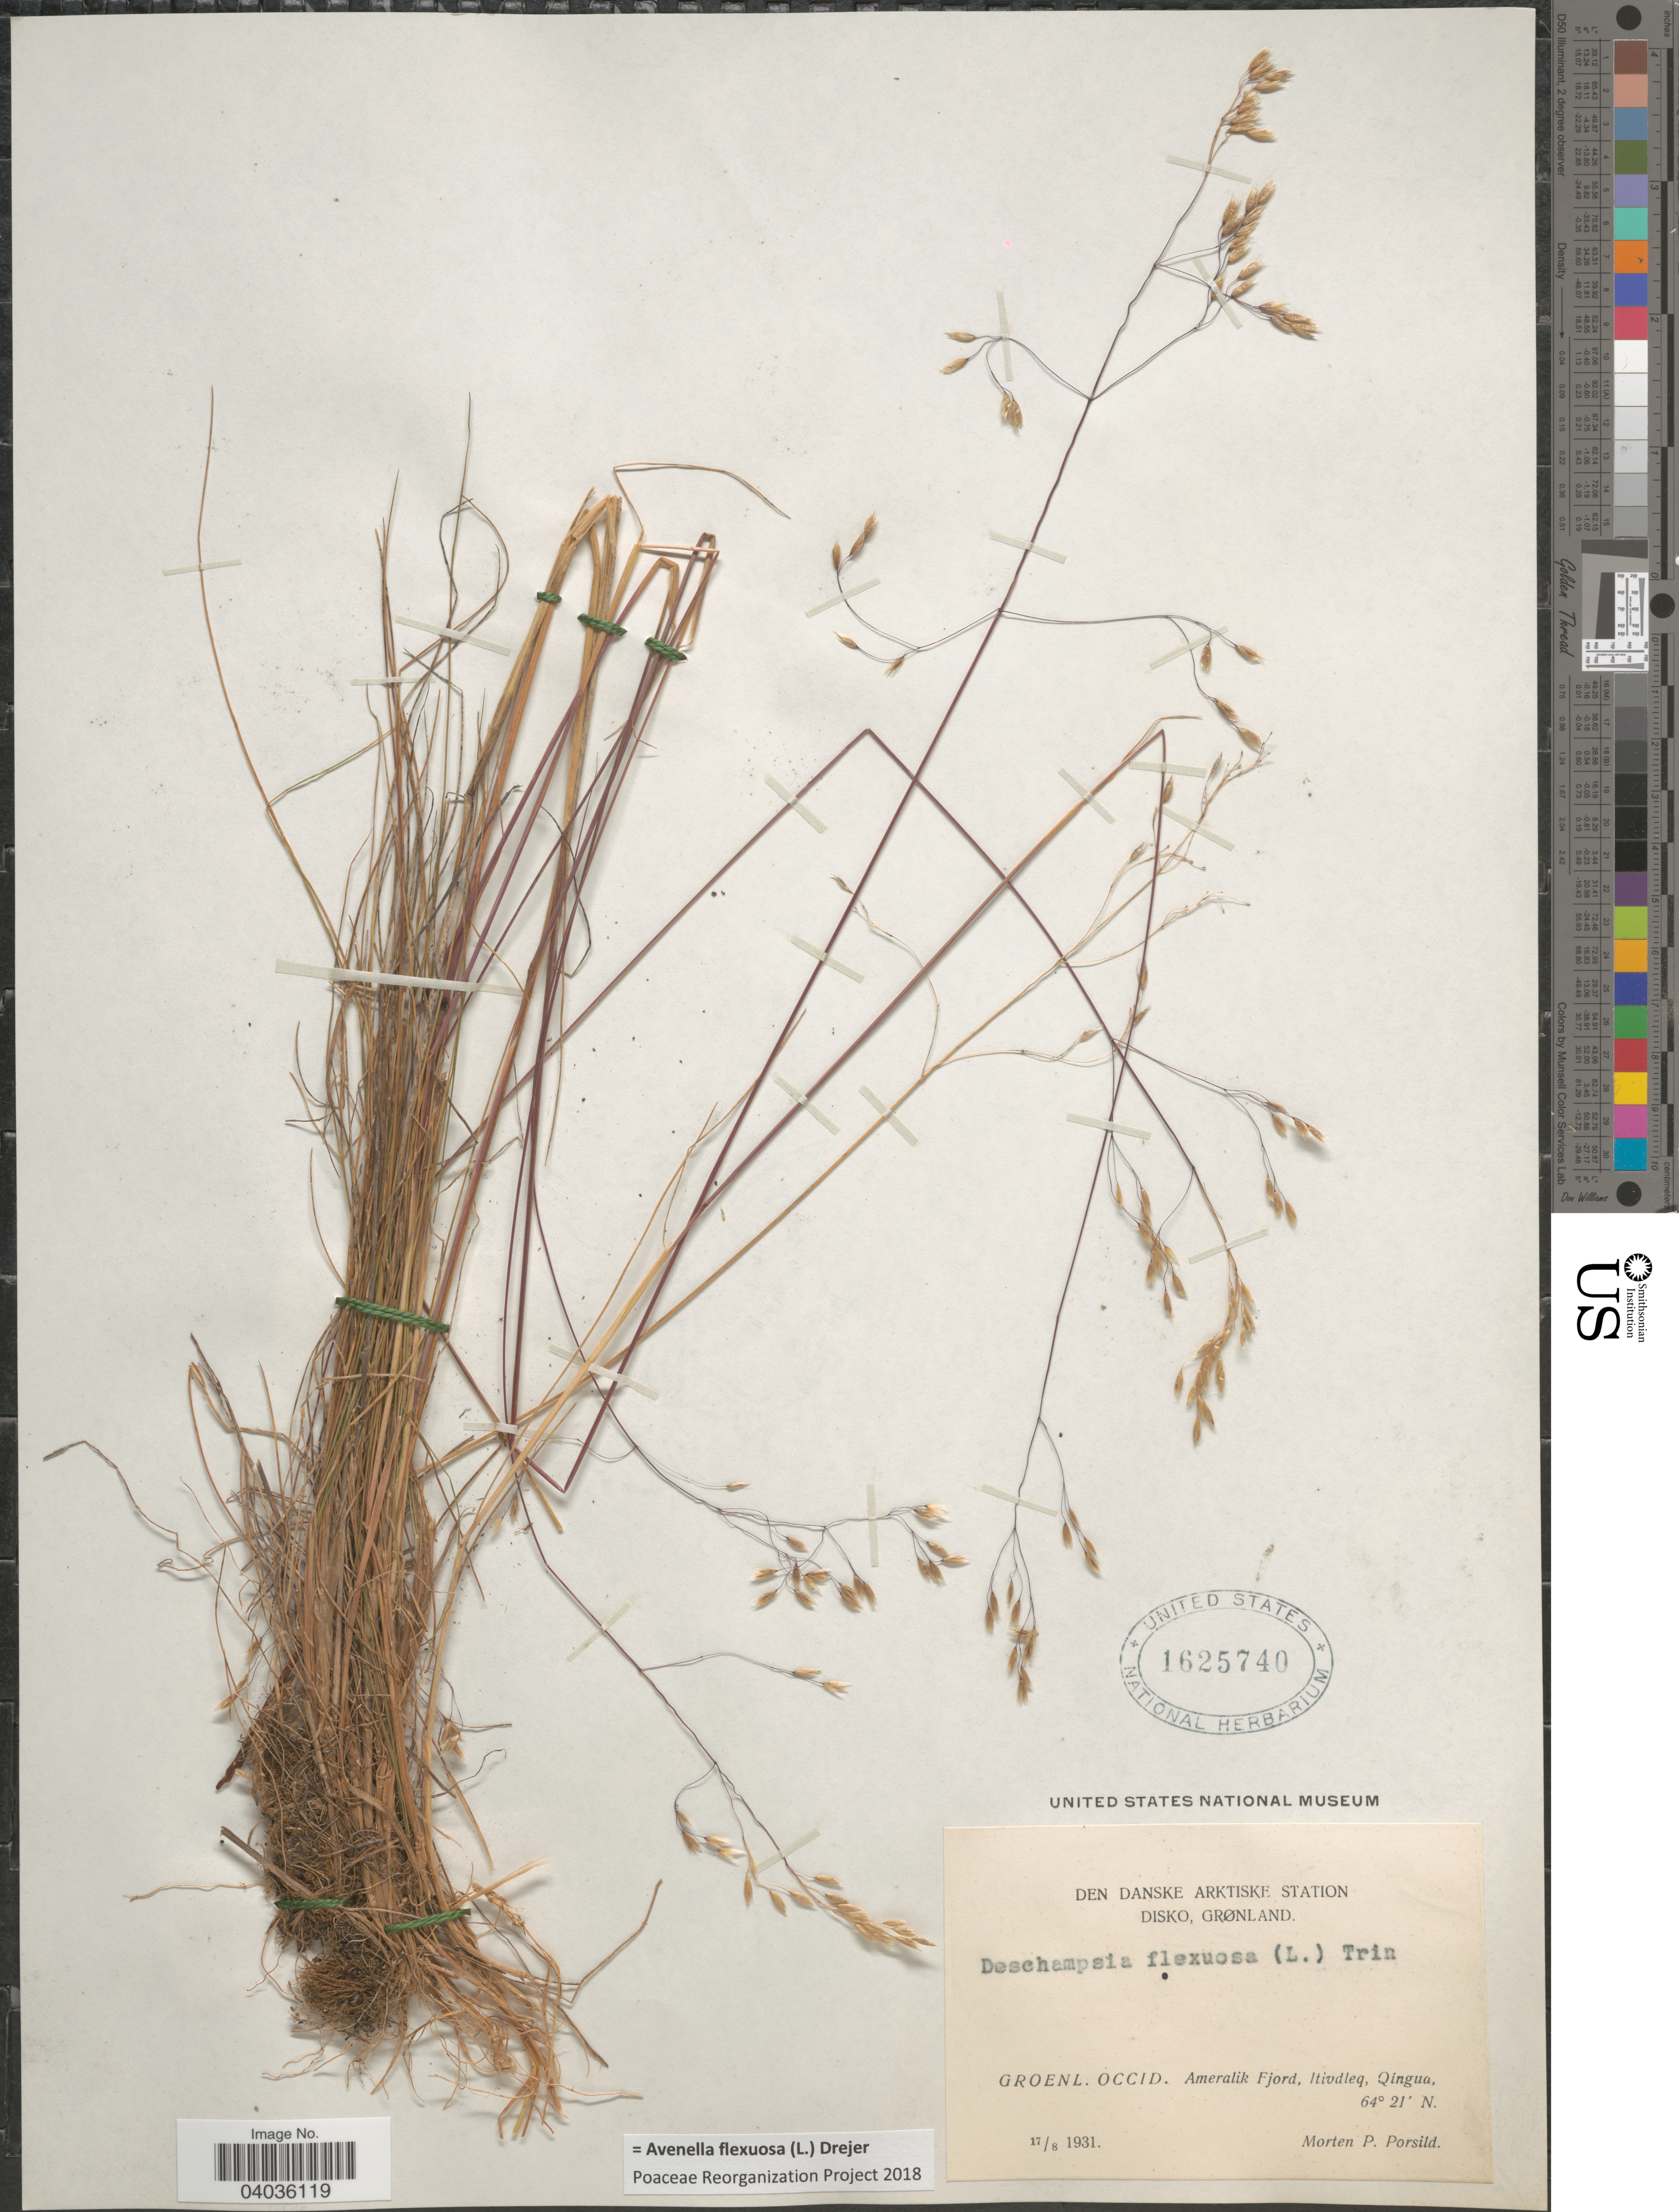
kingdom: Plantae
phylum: Tracheophyta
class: Liliopsida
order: Poales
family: Poaceae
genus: Avenella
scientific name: Avenella flexuosa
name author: (L.) Drejer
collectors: M. P. Porsild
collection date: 1931-08-17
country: Greenland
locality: Den Danske Arktiske Station, Disko, Grønland. Groenl. Occid. Ameralik Fjord, Itivdleq, Qingua.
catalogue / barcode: US 1625740